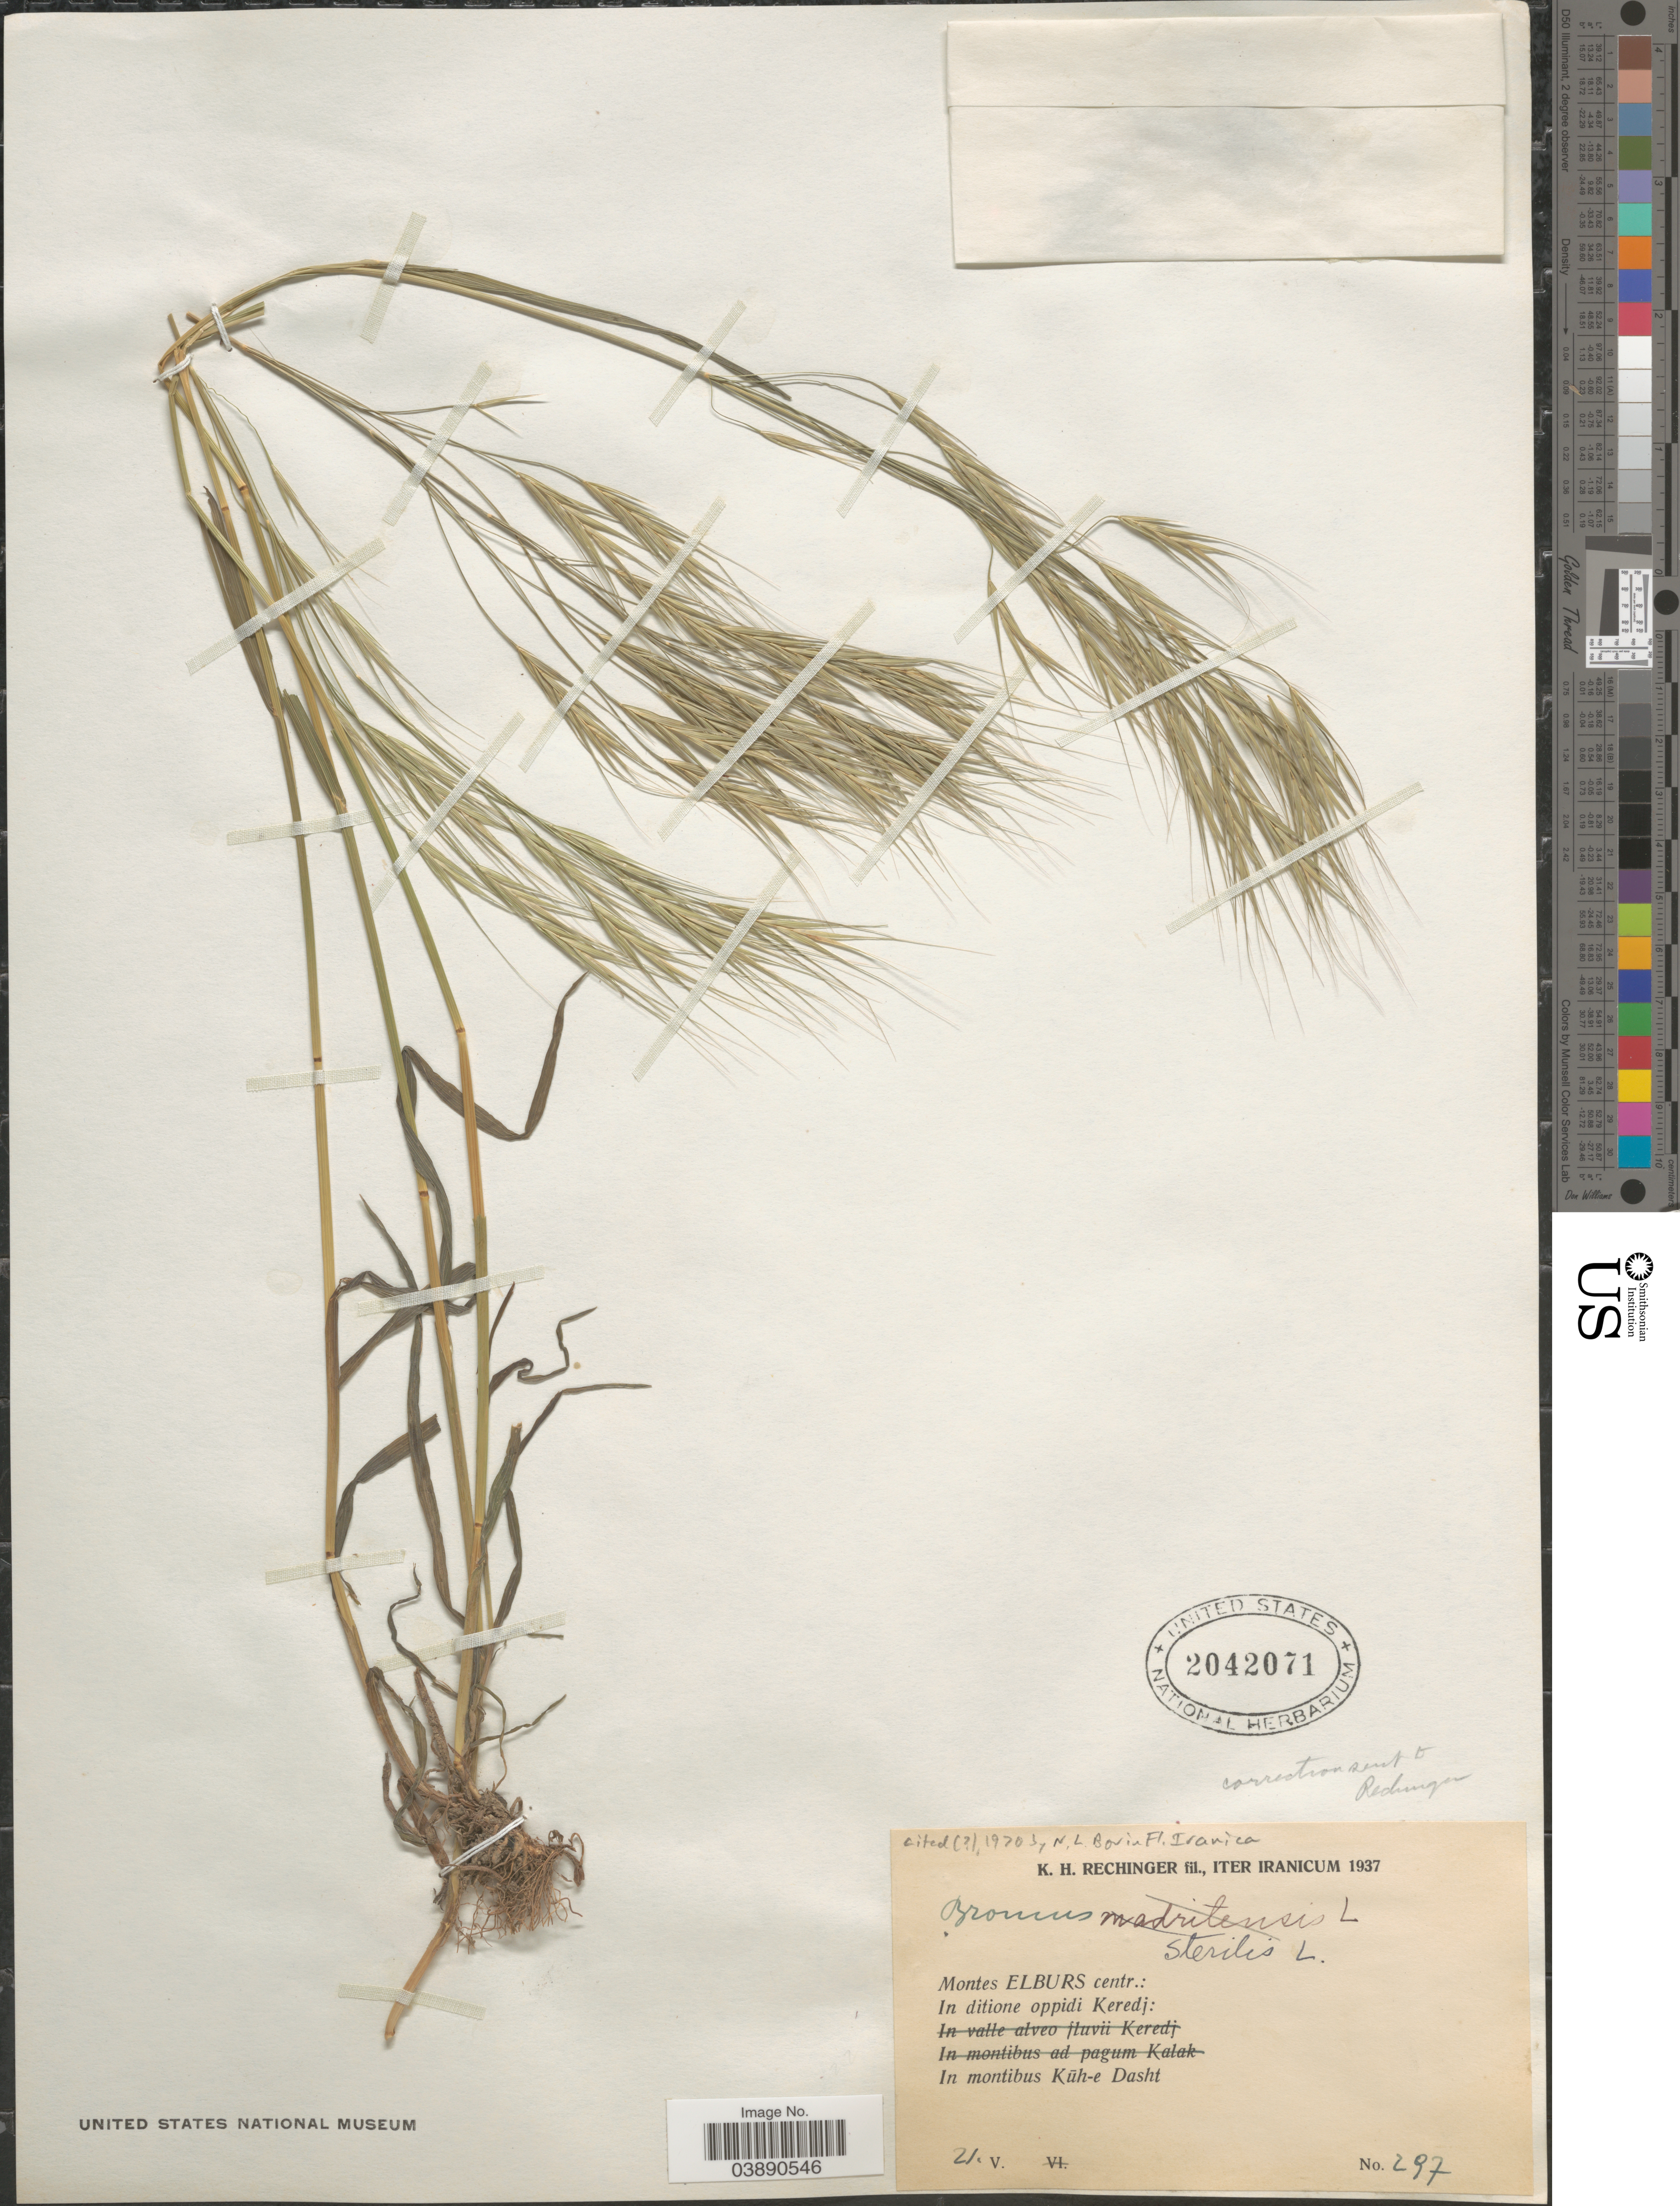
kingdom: Plantae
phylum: Tracheophyta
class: Liliopsida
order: Poales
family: Poaceae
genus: Bromus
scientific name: Bromus sterilis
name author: L.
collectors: K. H. Rechinger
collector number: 297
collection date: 1937-05-21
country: Iran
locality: Iter Iranicum 1937. Montes Elburs centr.: In ditione oppidi Keredj: In montibus Kūh-e Dasht.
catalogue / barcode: US 2042071